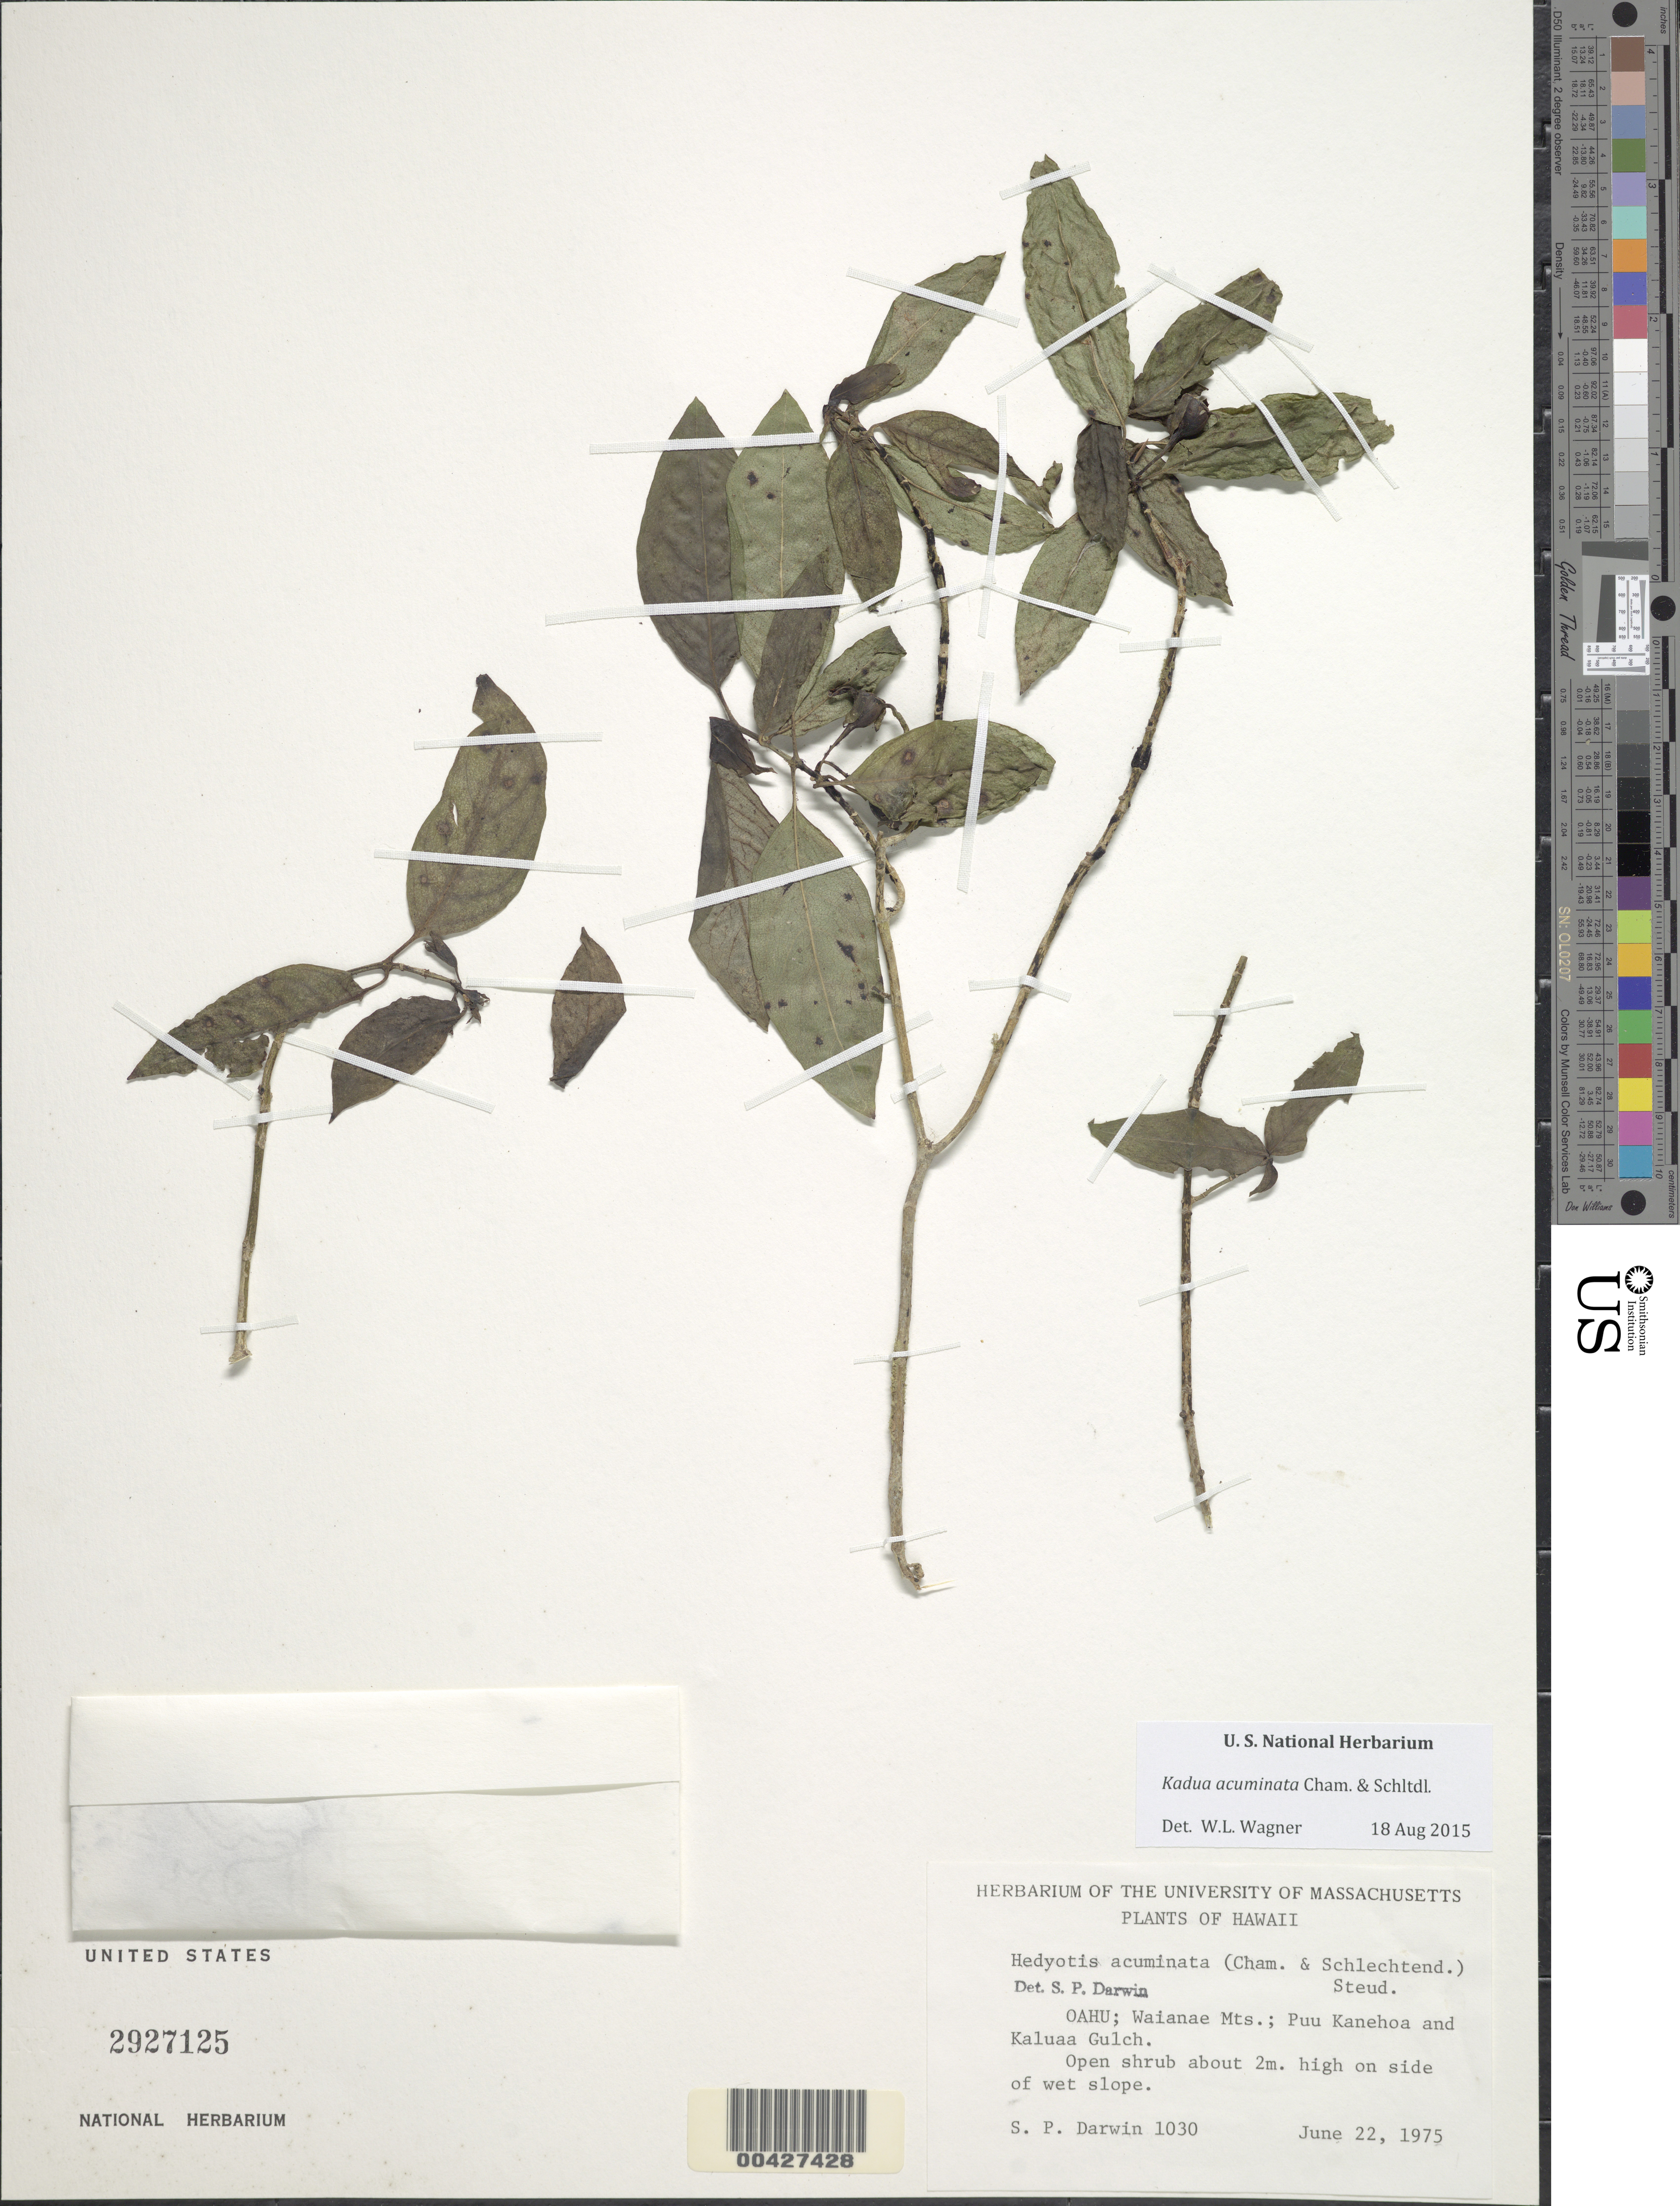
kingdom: Plantae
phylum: Tracheophyta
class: Magnoliopsida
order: Gentianales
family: Rubiaceae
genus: Kadua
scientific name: Kadua acuminata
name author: Cham. & Schltdl.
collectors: S. P. Darwin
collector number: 1030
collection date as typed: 22 Jun 1975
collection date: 1975-06-22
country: United States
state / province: Hawaii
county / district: Honolulu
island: Oahu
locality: Waianae Mountains; Puu Kanehoa and Kaluaa Gulch.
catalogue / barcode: US 2927125